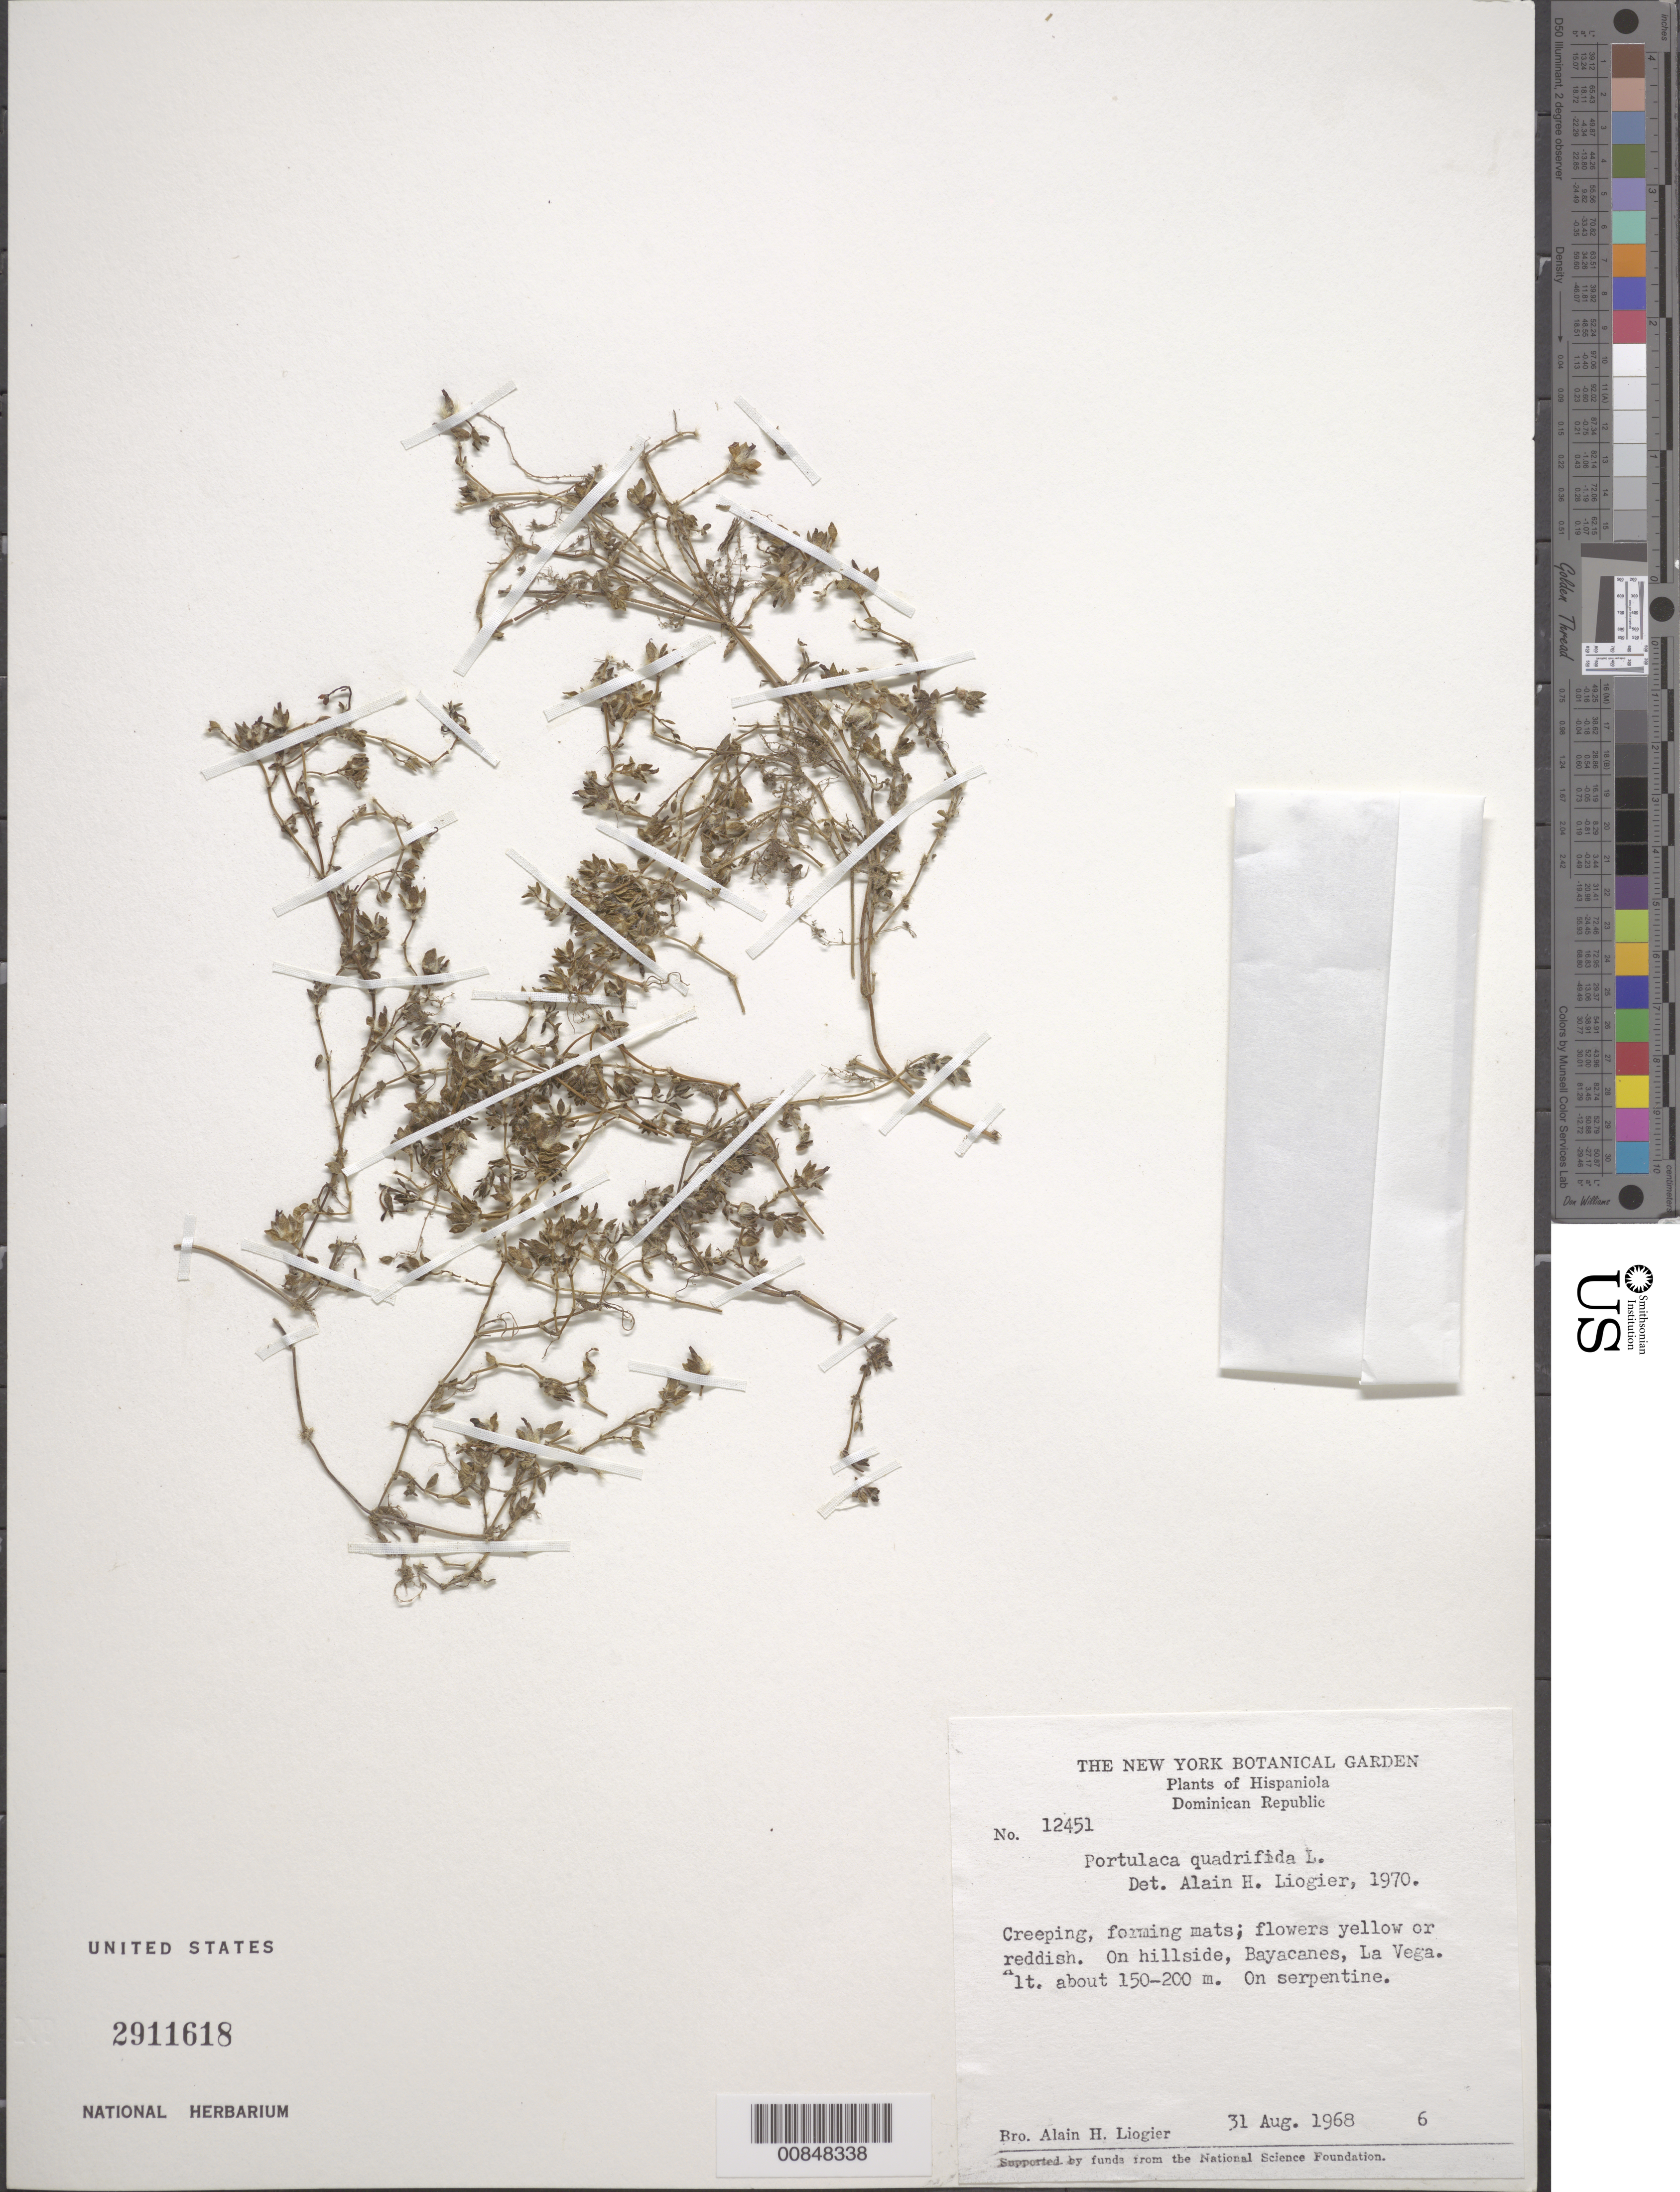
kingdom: Plantae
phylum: Tracheophyta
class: Magnoliopsida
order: Caryophyllales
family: Portulacaceae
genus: Portulaca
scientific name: Portulaca quadrifida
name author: L.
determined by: Liogier, Alain H.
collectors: A. H. Liogier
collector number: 12451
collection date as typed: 31 Aug 1968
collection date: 1968-08-31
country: Dominican Republic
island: Hispaniola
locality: Bayacanes, La Vega.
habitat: On hillside, on serpentine.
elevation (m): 150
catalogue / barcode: US 2911618